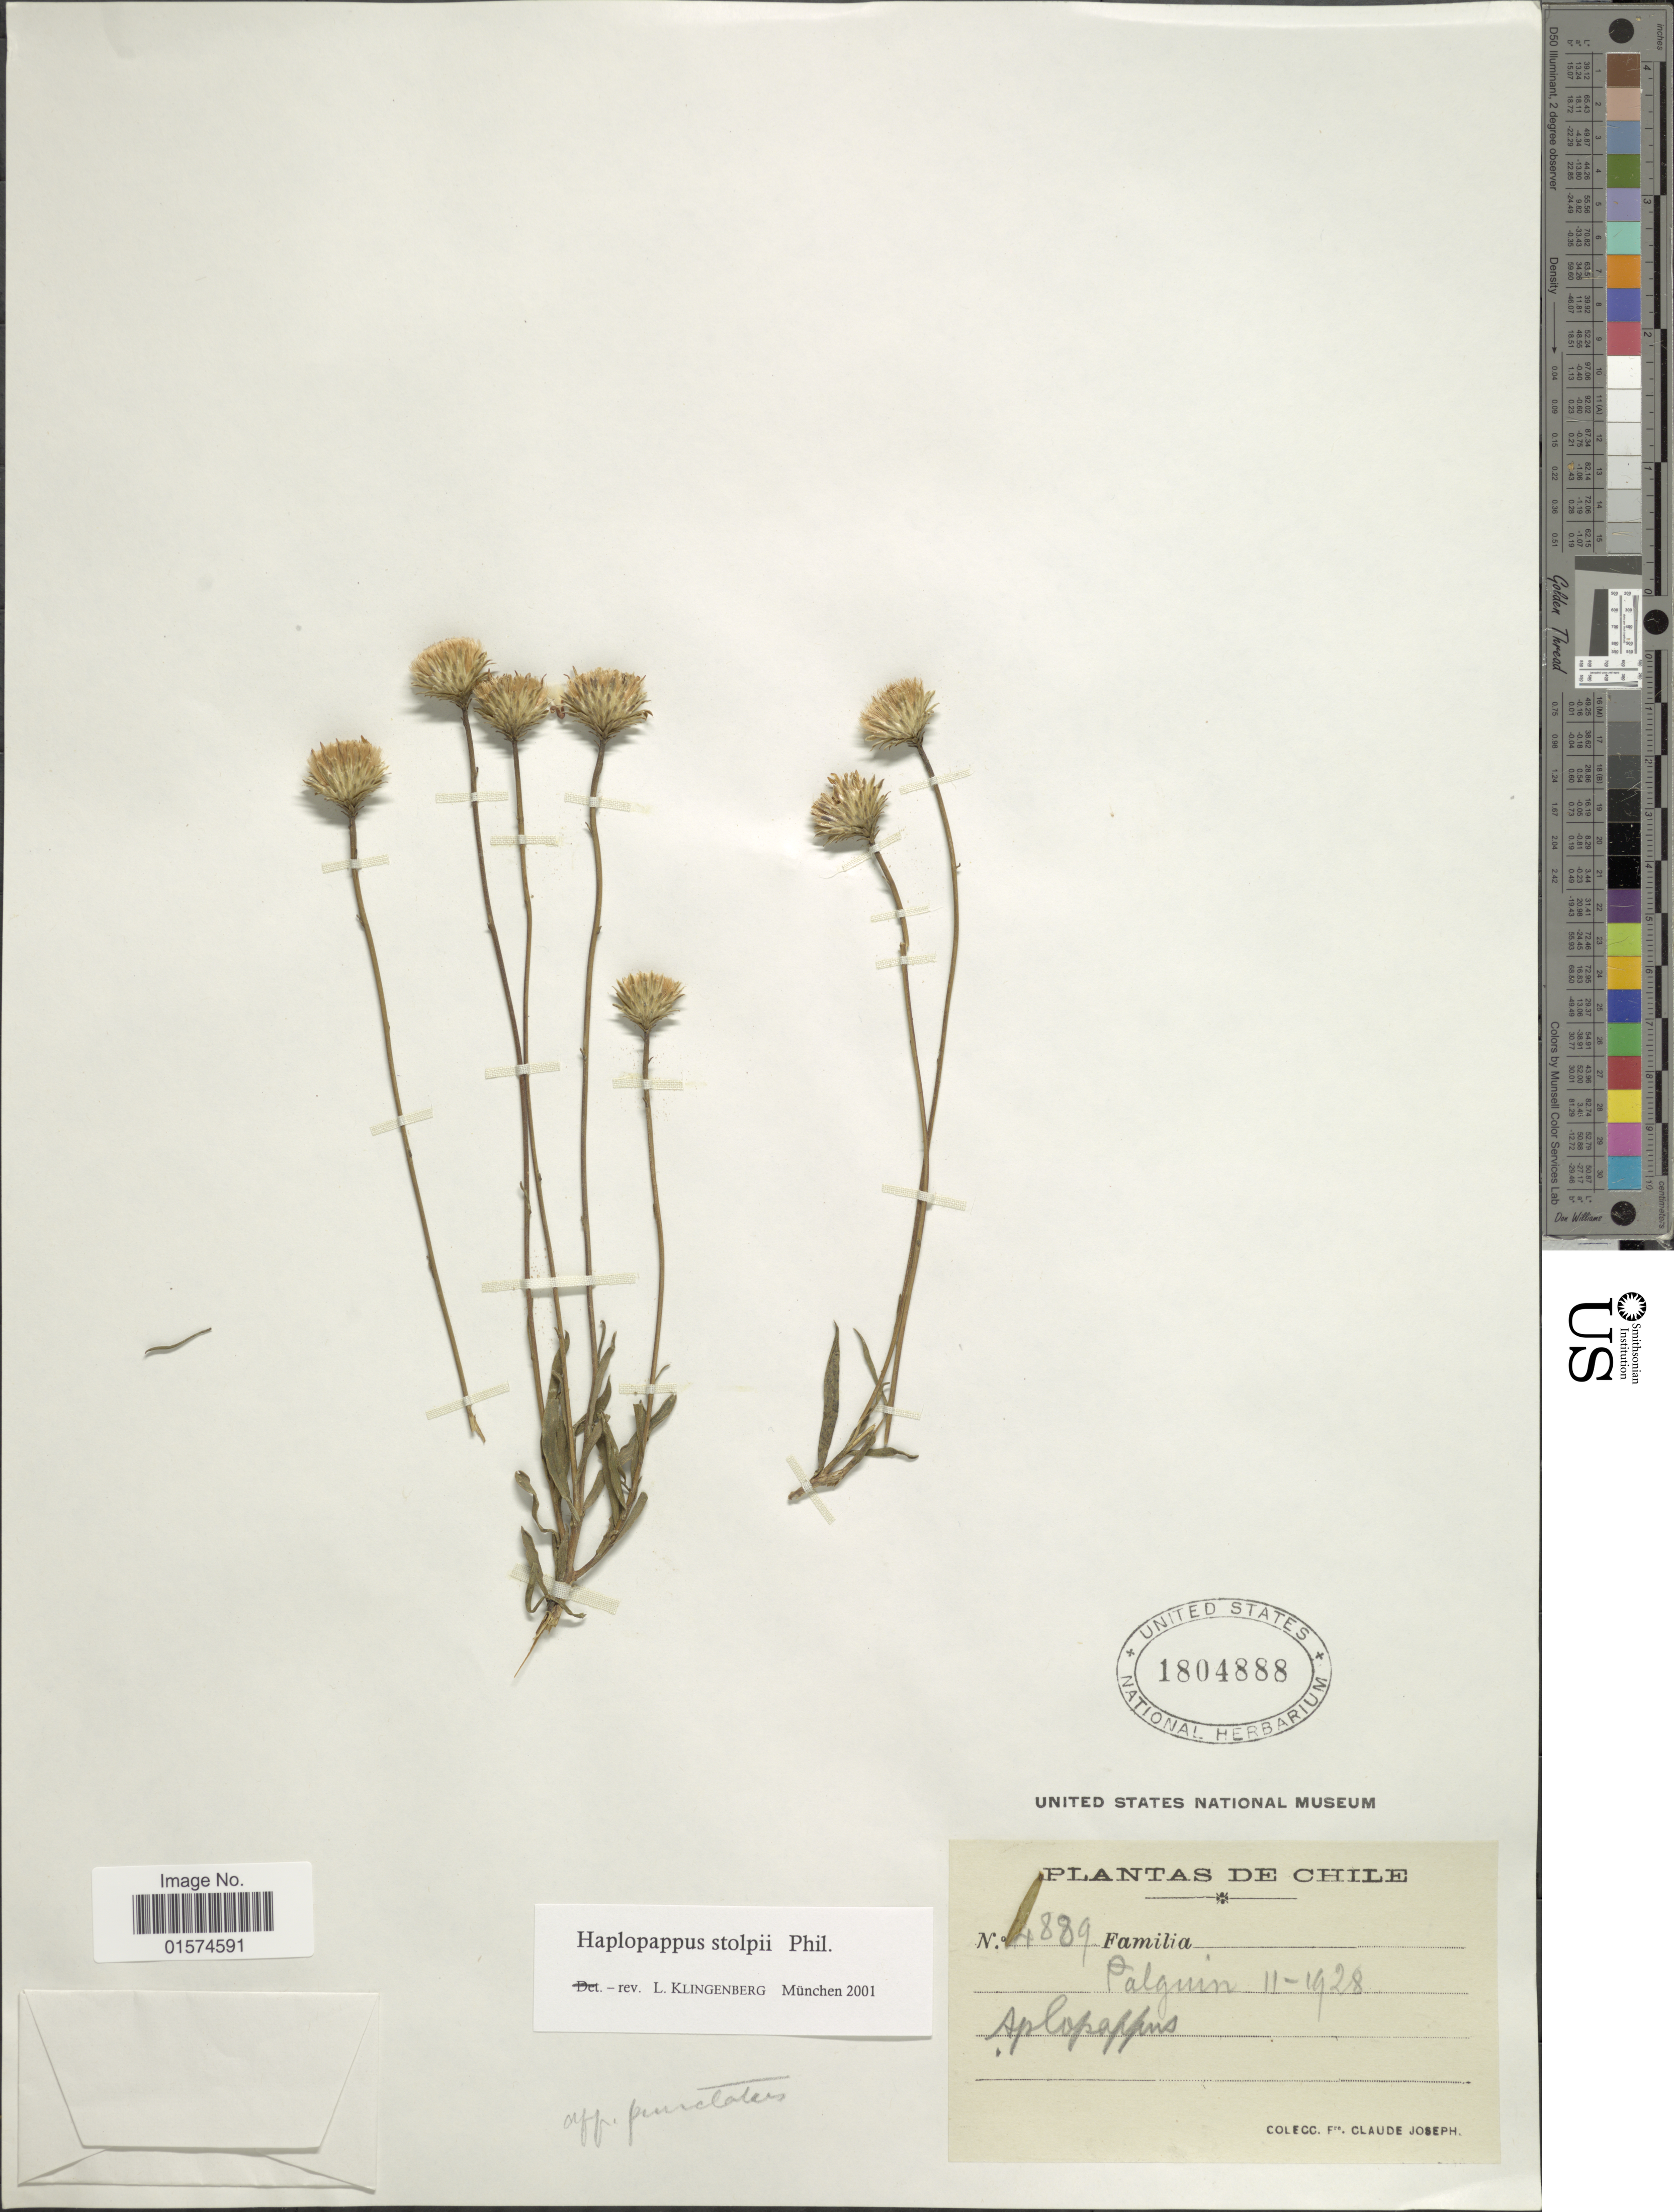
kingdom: Plantae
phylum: Tracheophyta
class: Magnoliopsida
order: Asterales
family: Asteraceae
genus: Haplopappus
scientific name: Haplopappus stolpi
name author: Phil.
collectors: Frere Claude Joseph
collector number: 4889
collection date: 1928-02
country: Chile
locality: Palguin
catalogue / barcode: US 1804888